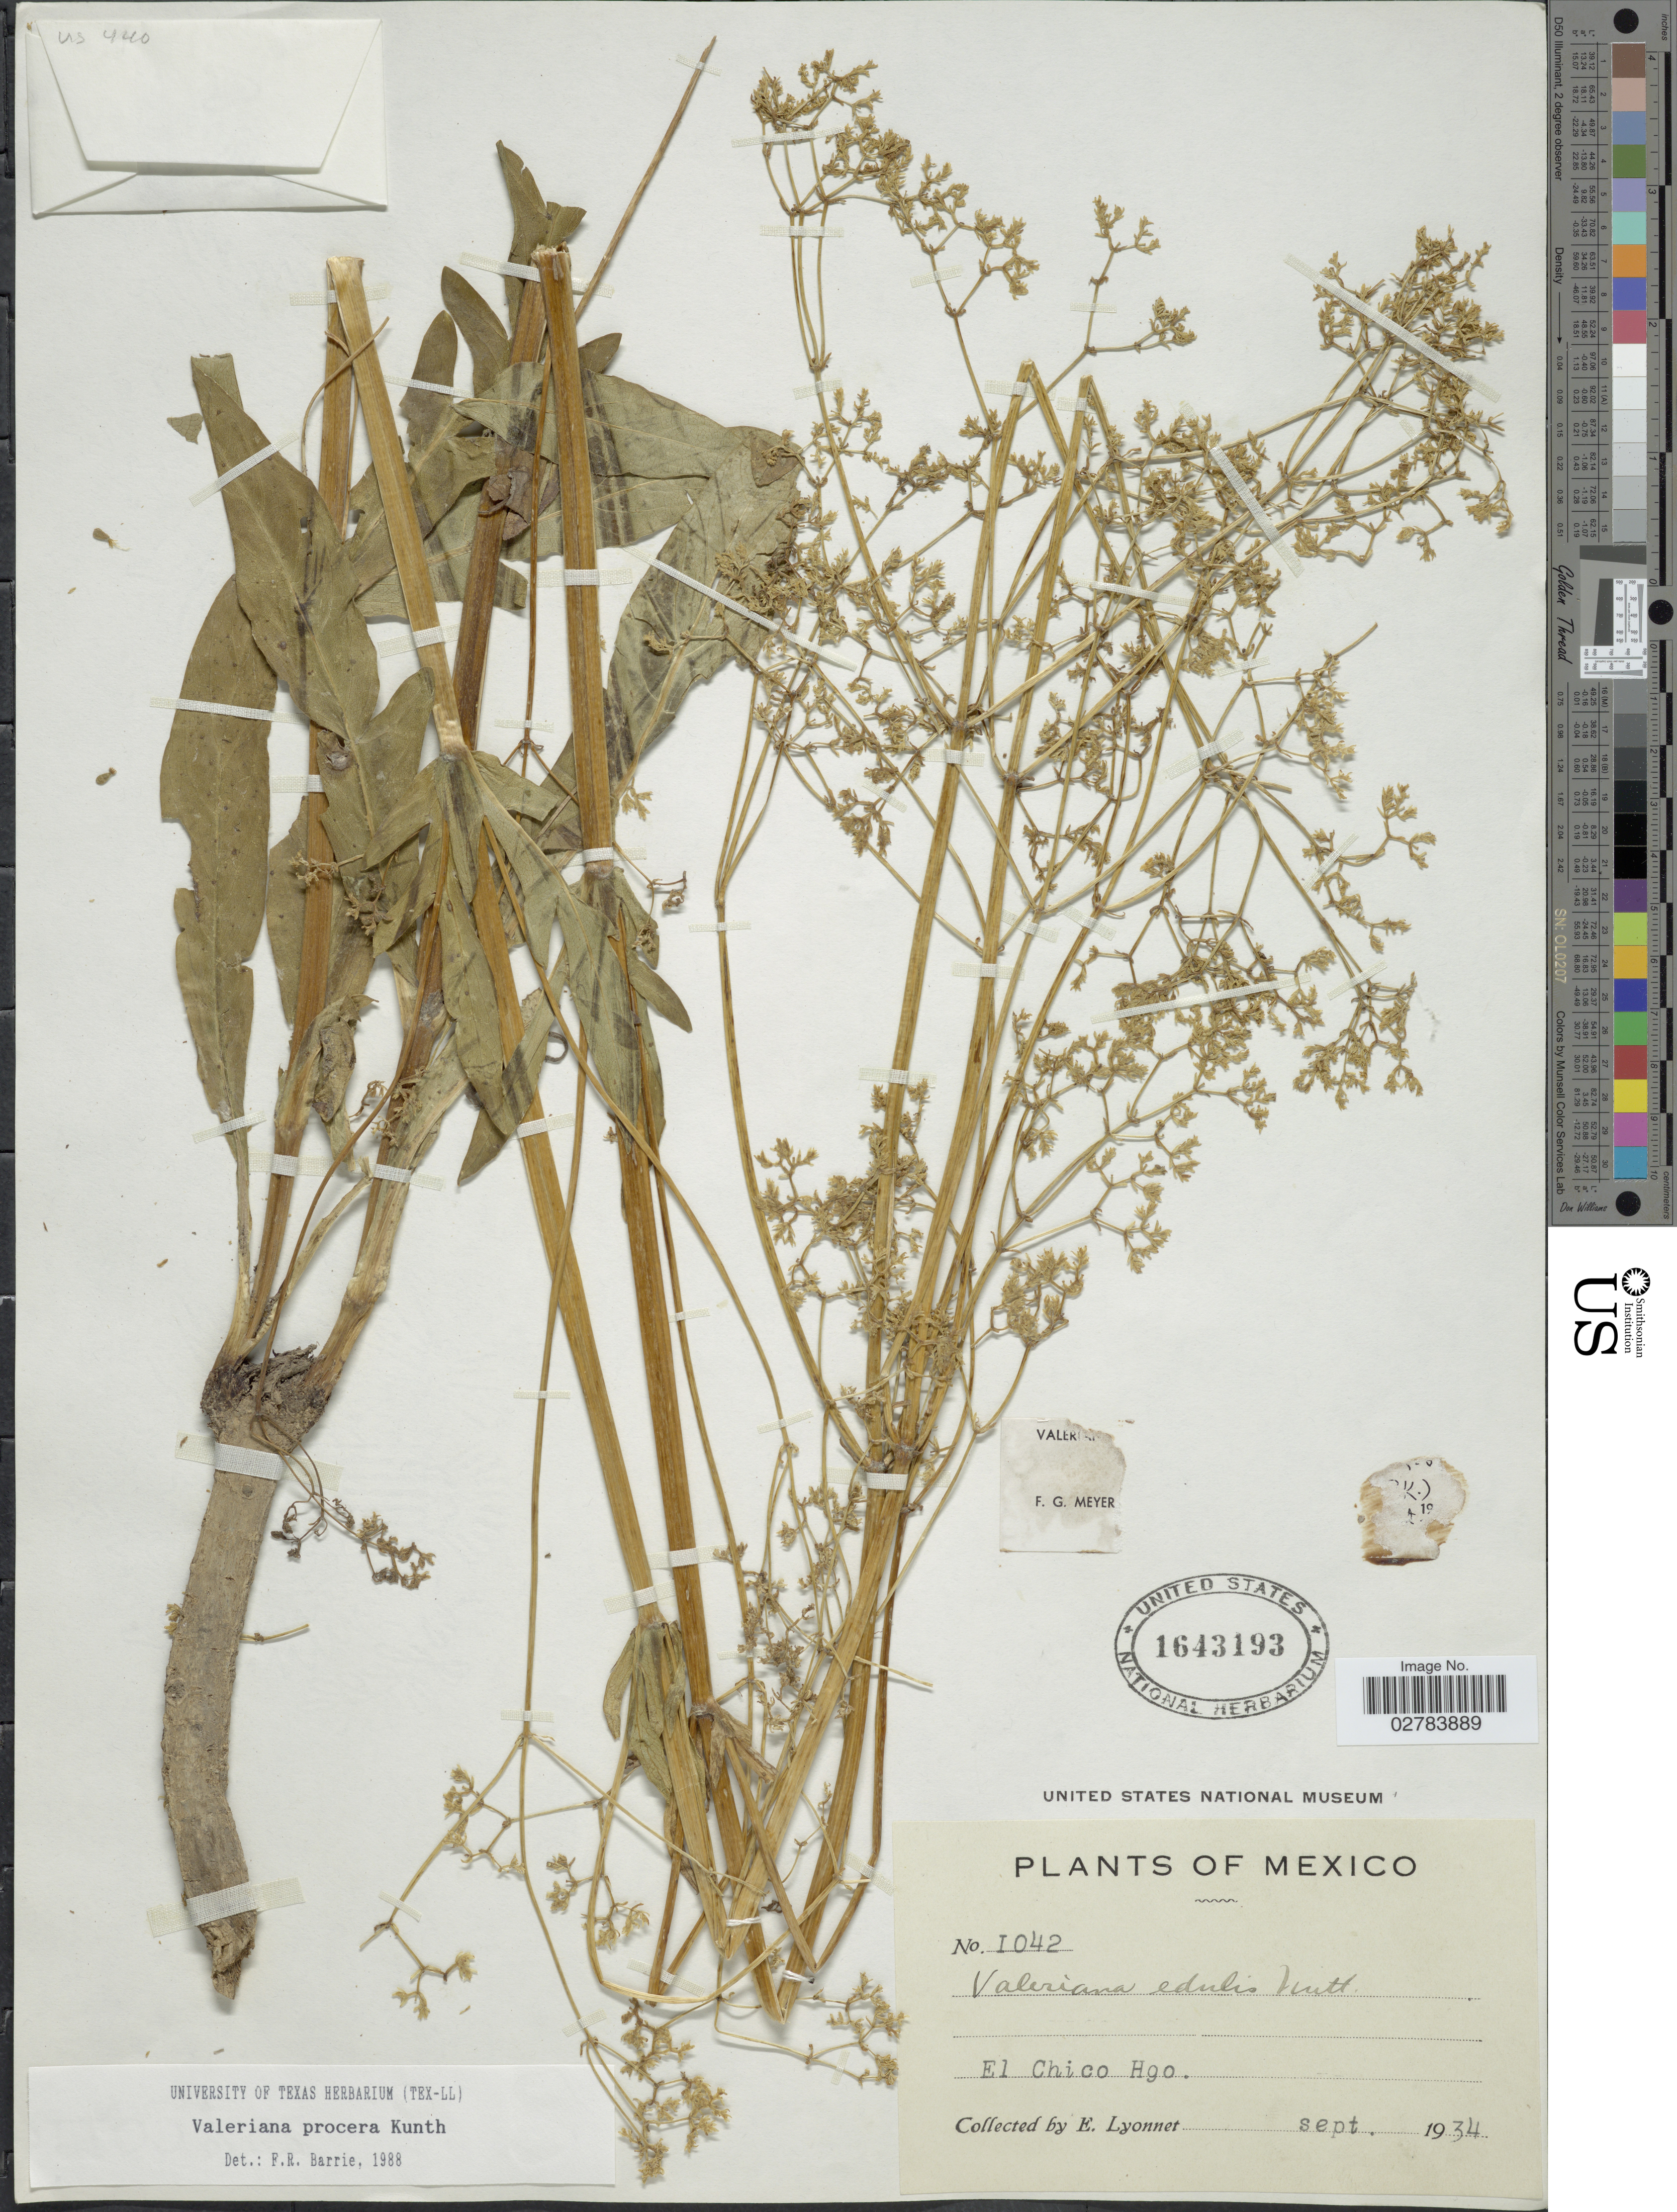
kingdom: Plantae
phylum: Tracheophyta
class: Magnoliopsida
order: Dipsacales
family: Caprifoliaceae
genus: Valeriana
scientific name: Valeriana procera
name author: Kunth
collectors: E. Lyonnet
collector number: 1042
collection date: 1934-09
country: Mexico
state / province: Hidalgo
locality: El Chico.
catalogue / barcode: US 1643193